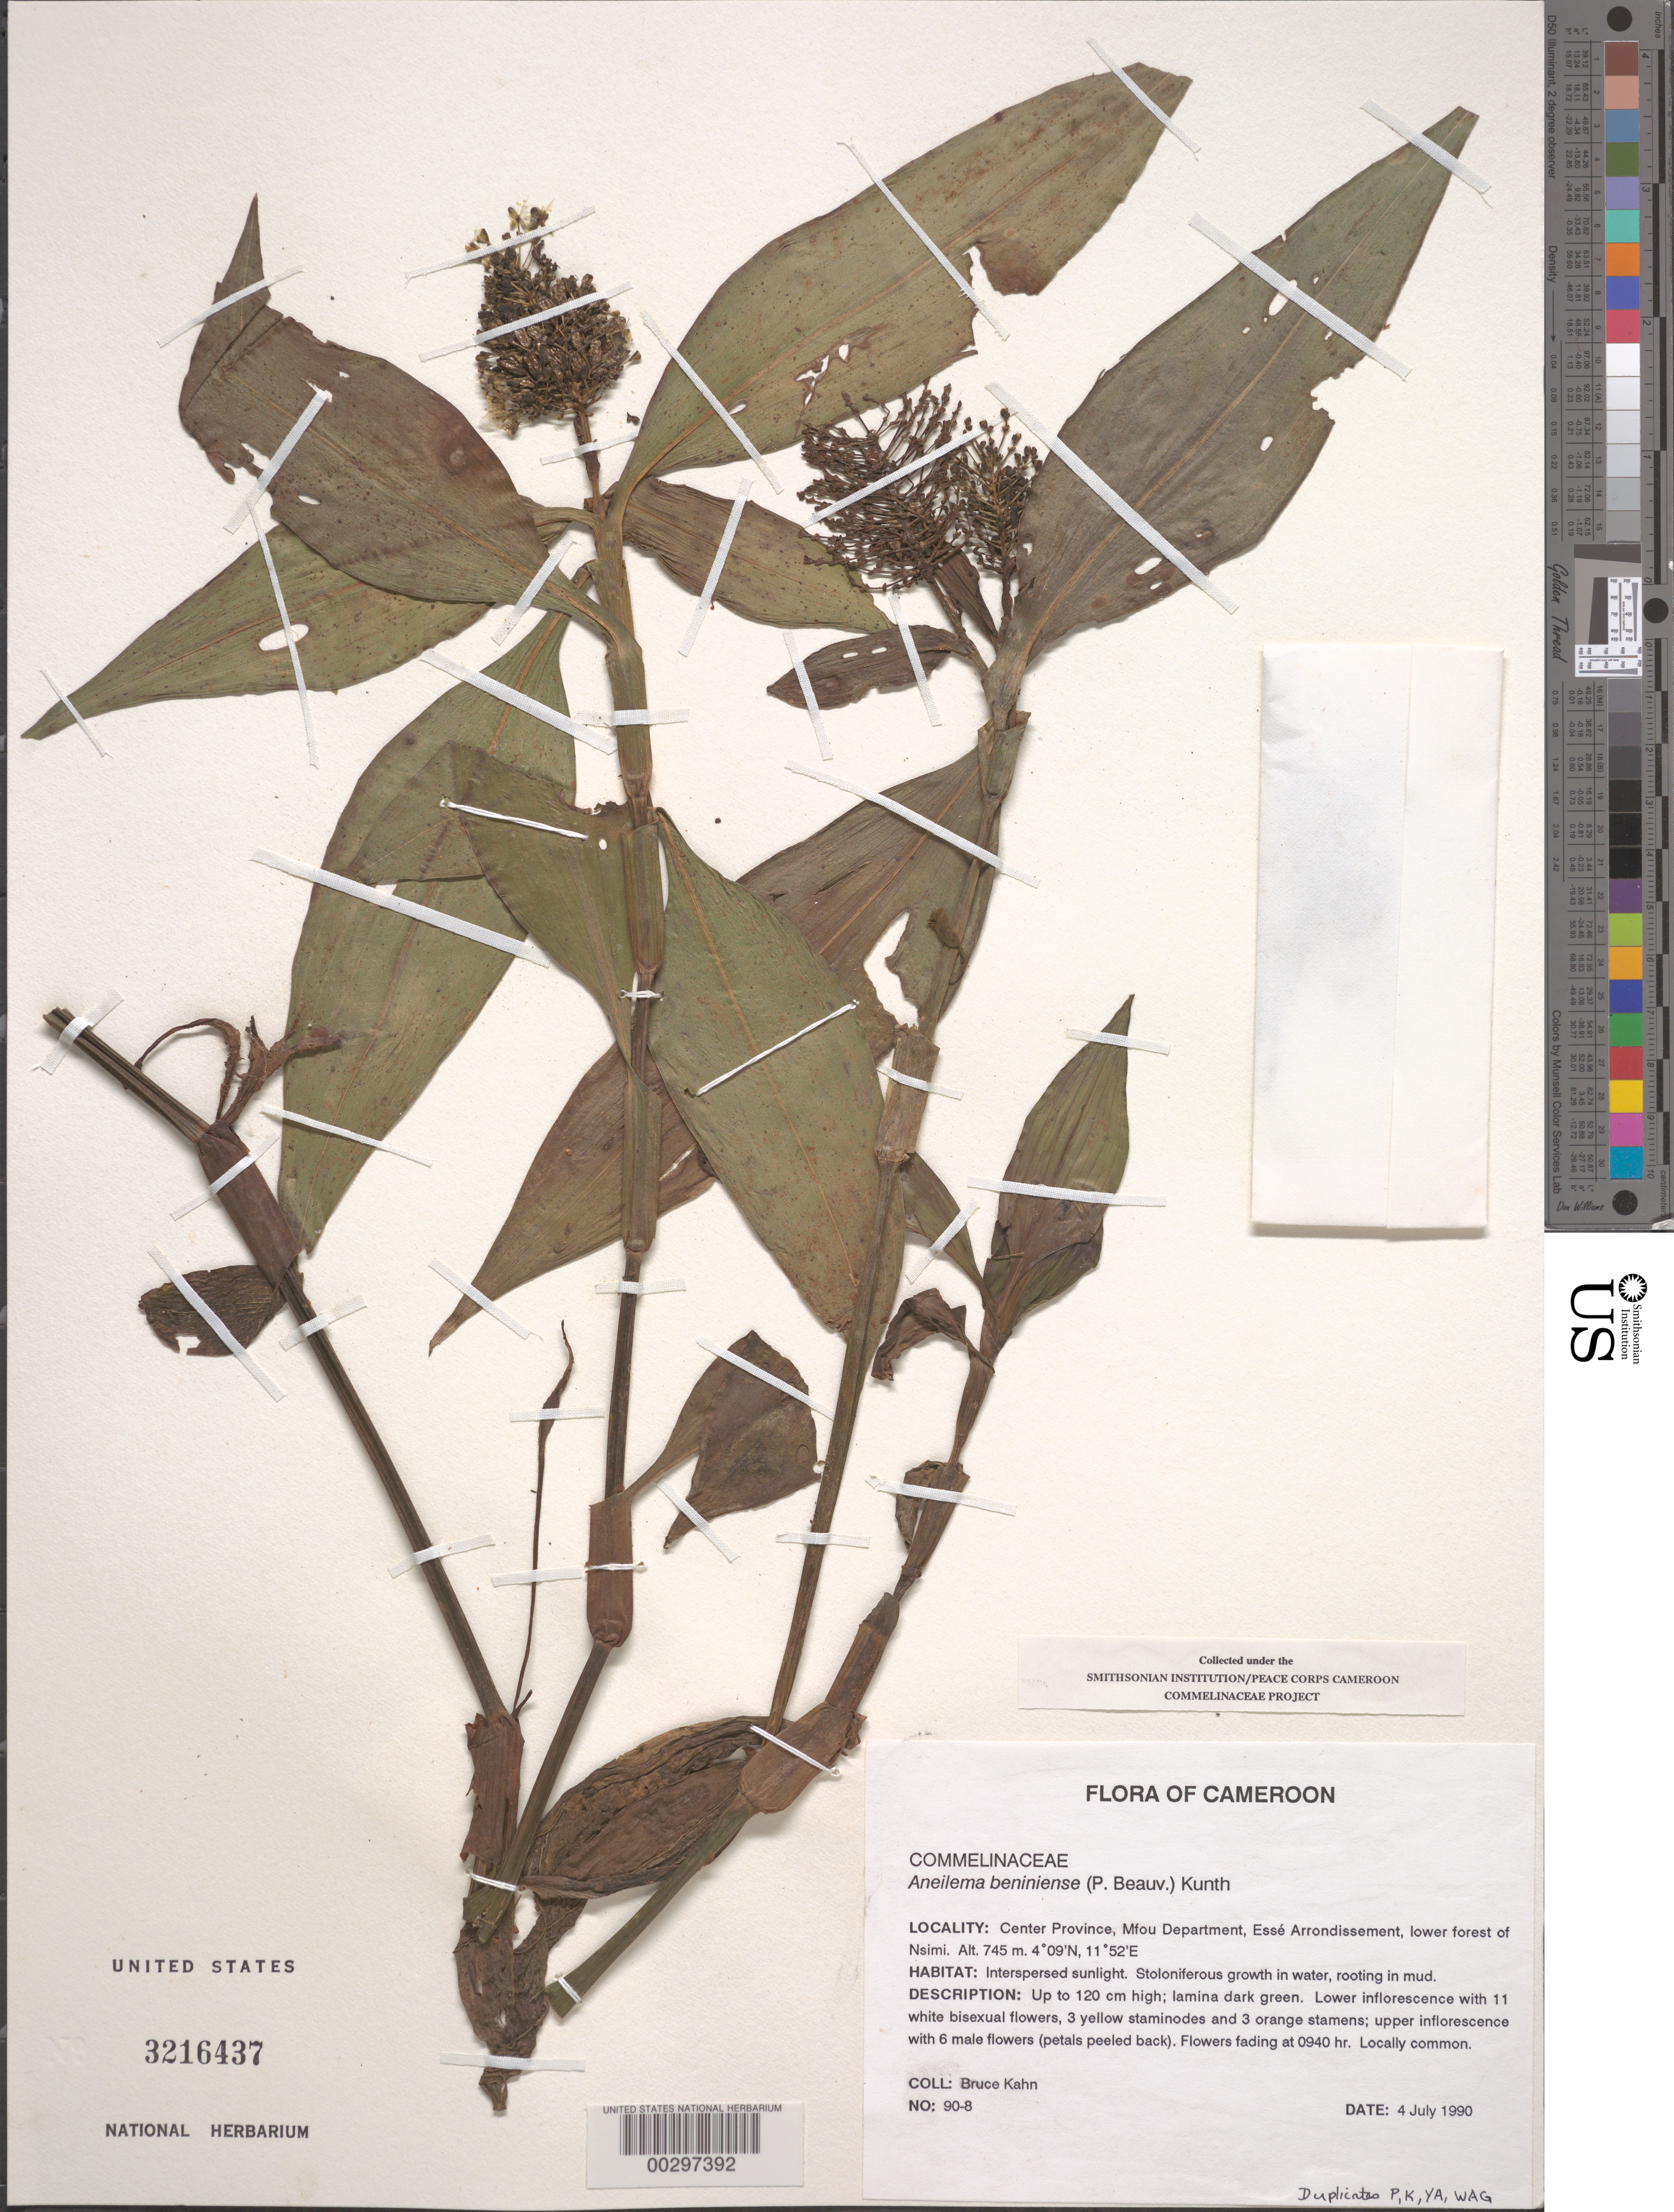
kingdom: Plantae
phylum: Tracheophyta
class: Liliopsida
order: Commelinales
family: Commelinaceae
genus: Aneilema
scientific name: Aneilema beniniense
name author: (P. Beauv.) Kunth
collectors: B. Kahn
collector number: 90-8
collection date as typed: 04 Jul 1990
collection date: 1990-07-04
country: Cameroon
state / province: Centre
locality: Mfou, esse arrondissement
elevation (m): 745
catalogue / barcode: US 3216437